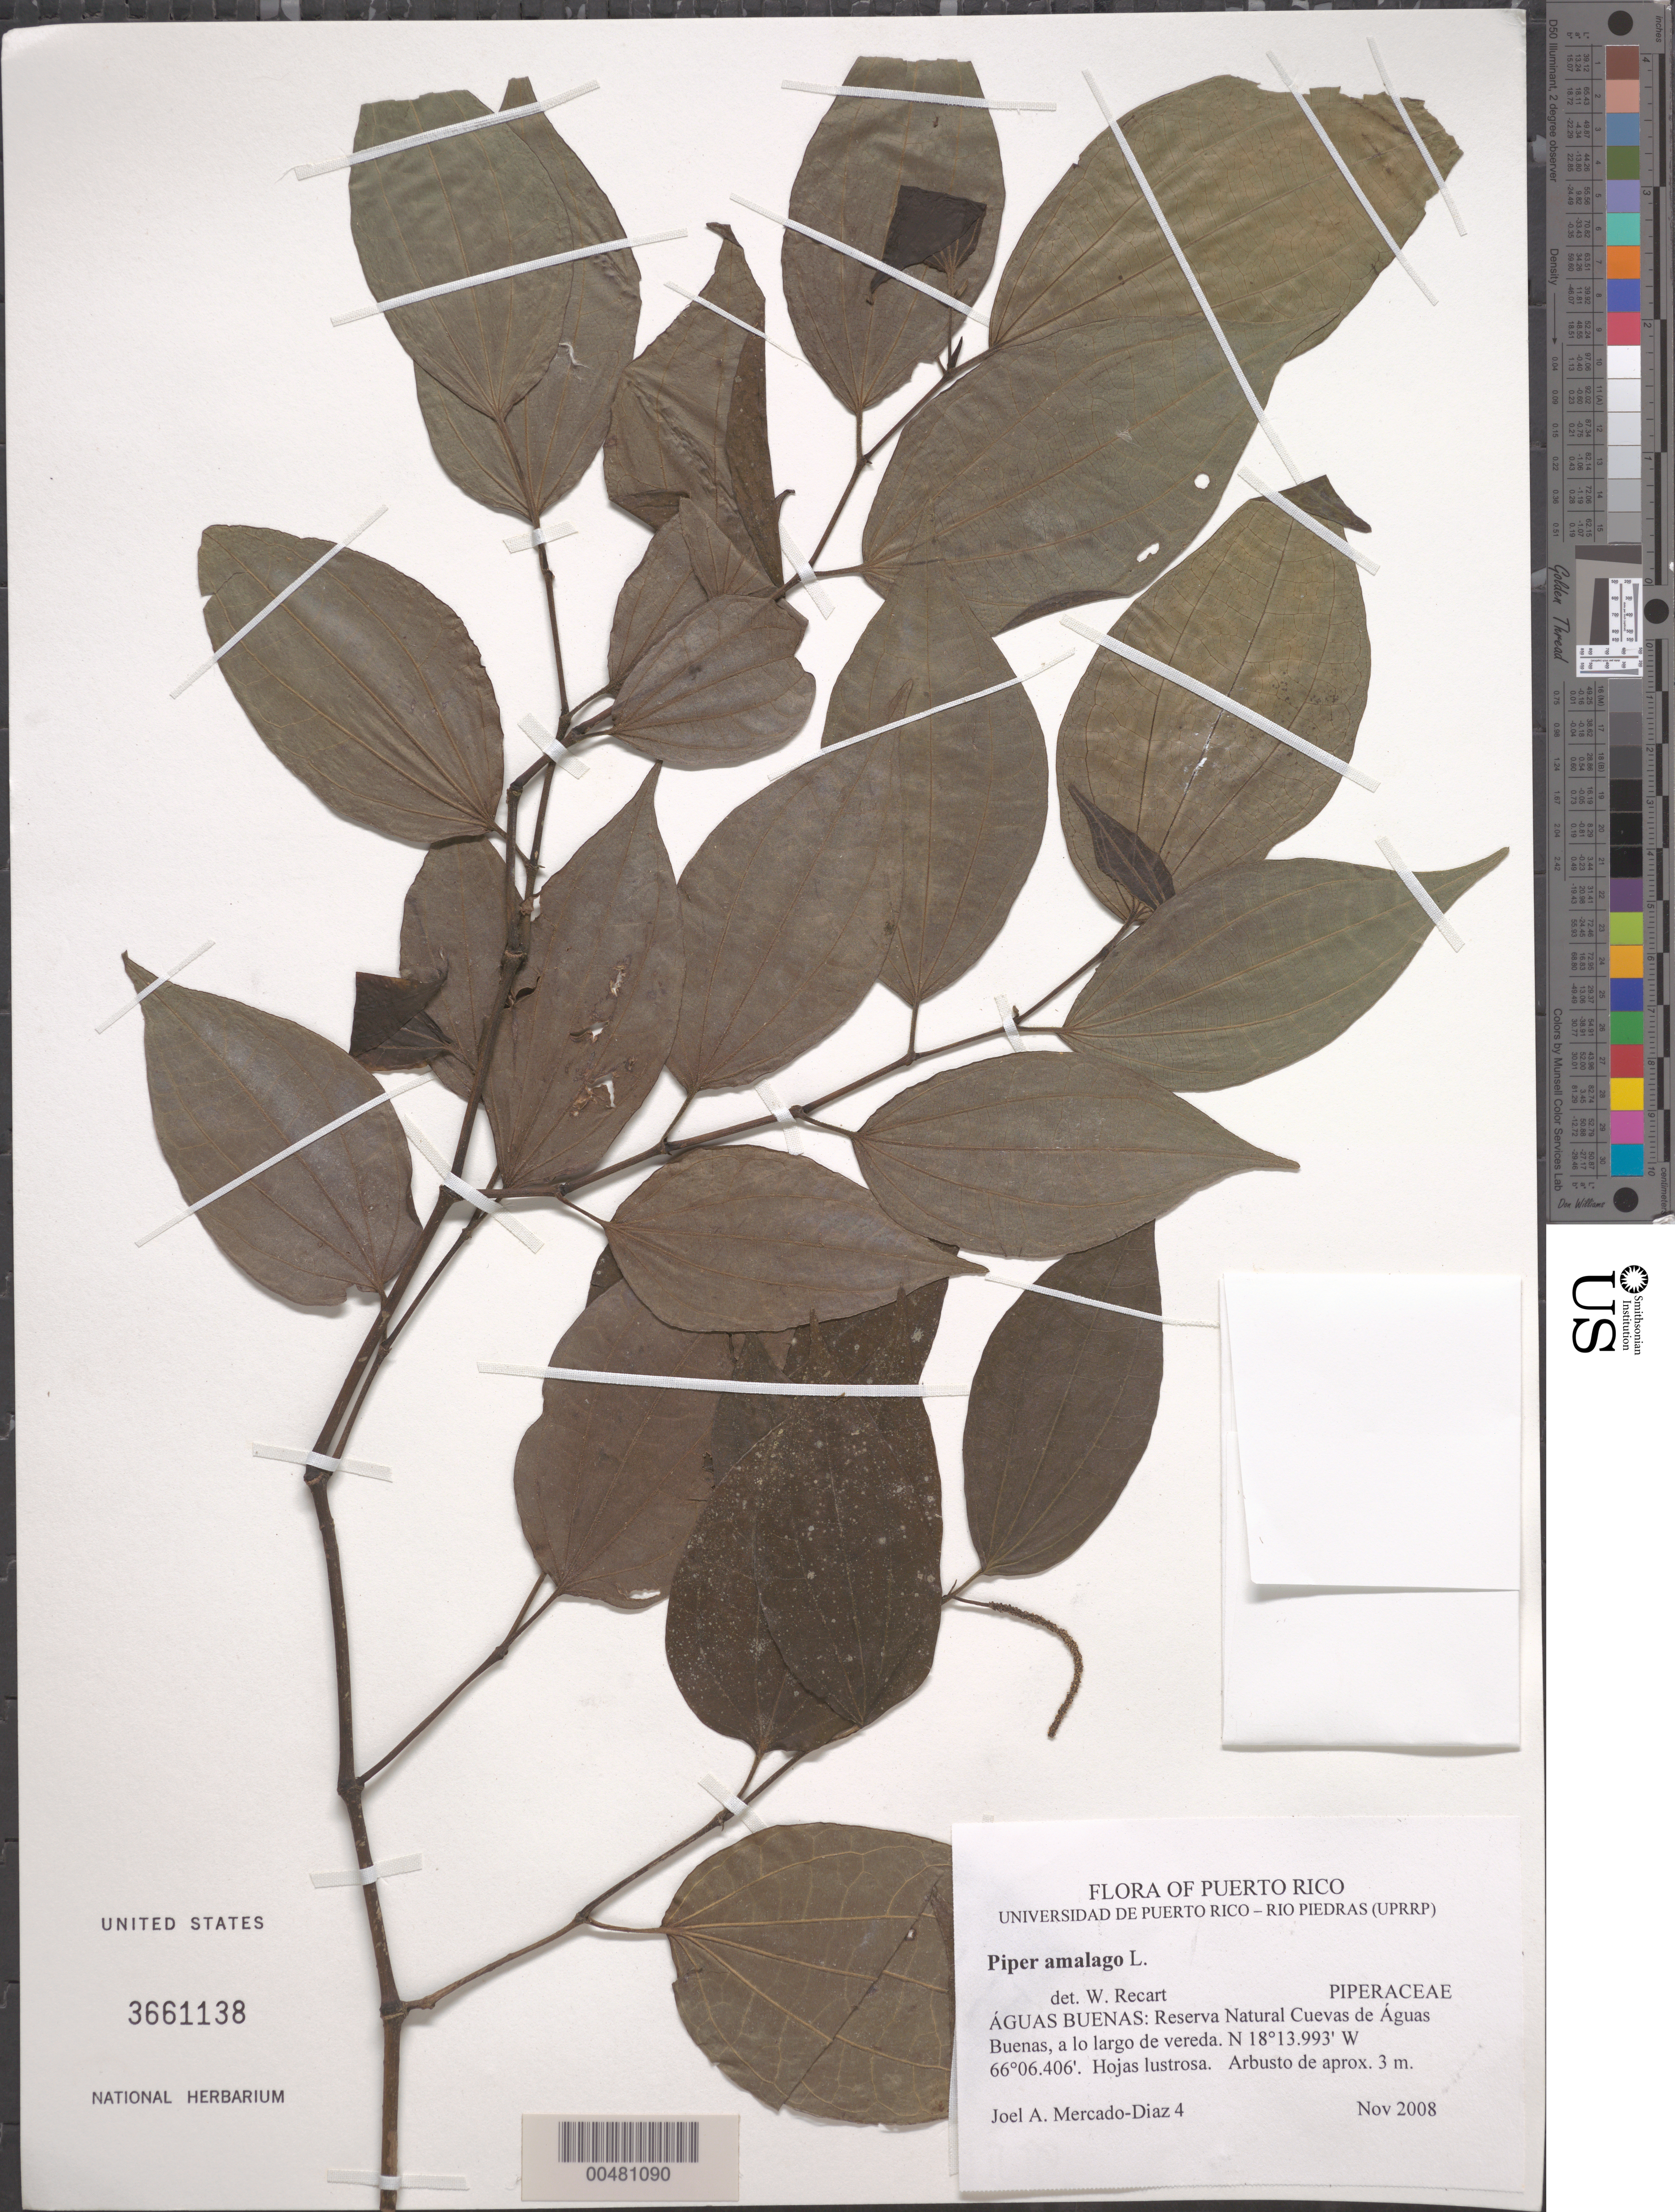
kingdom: Plantae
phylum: Tracheophyta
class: Magnoliopsida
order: Piperales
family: Piperaceae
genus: Piper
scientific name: Piper amalago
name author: L.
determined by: Recart, W.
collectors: J. Mercado-Diaz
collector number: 4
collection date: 2008-11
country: Puerto Rico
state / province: Agua Buenas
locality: Reserva Natural Cuevas de Aguas Buenas.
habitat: A lo largo de vereda.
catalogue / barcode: US 3661138